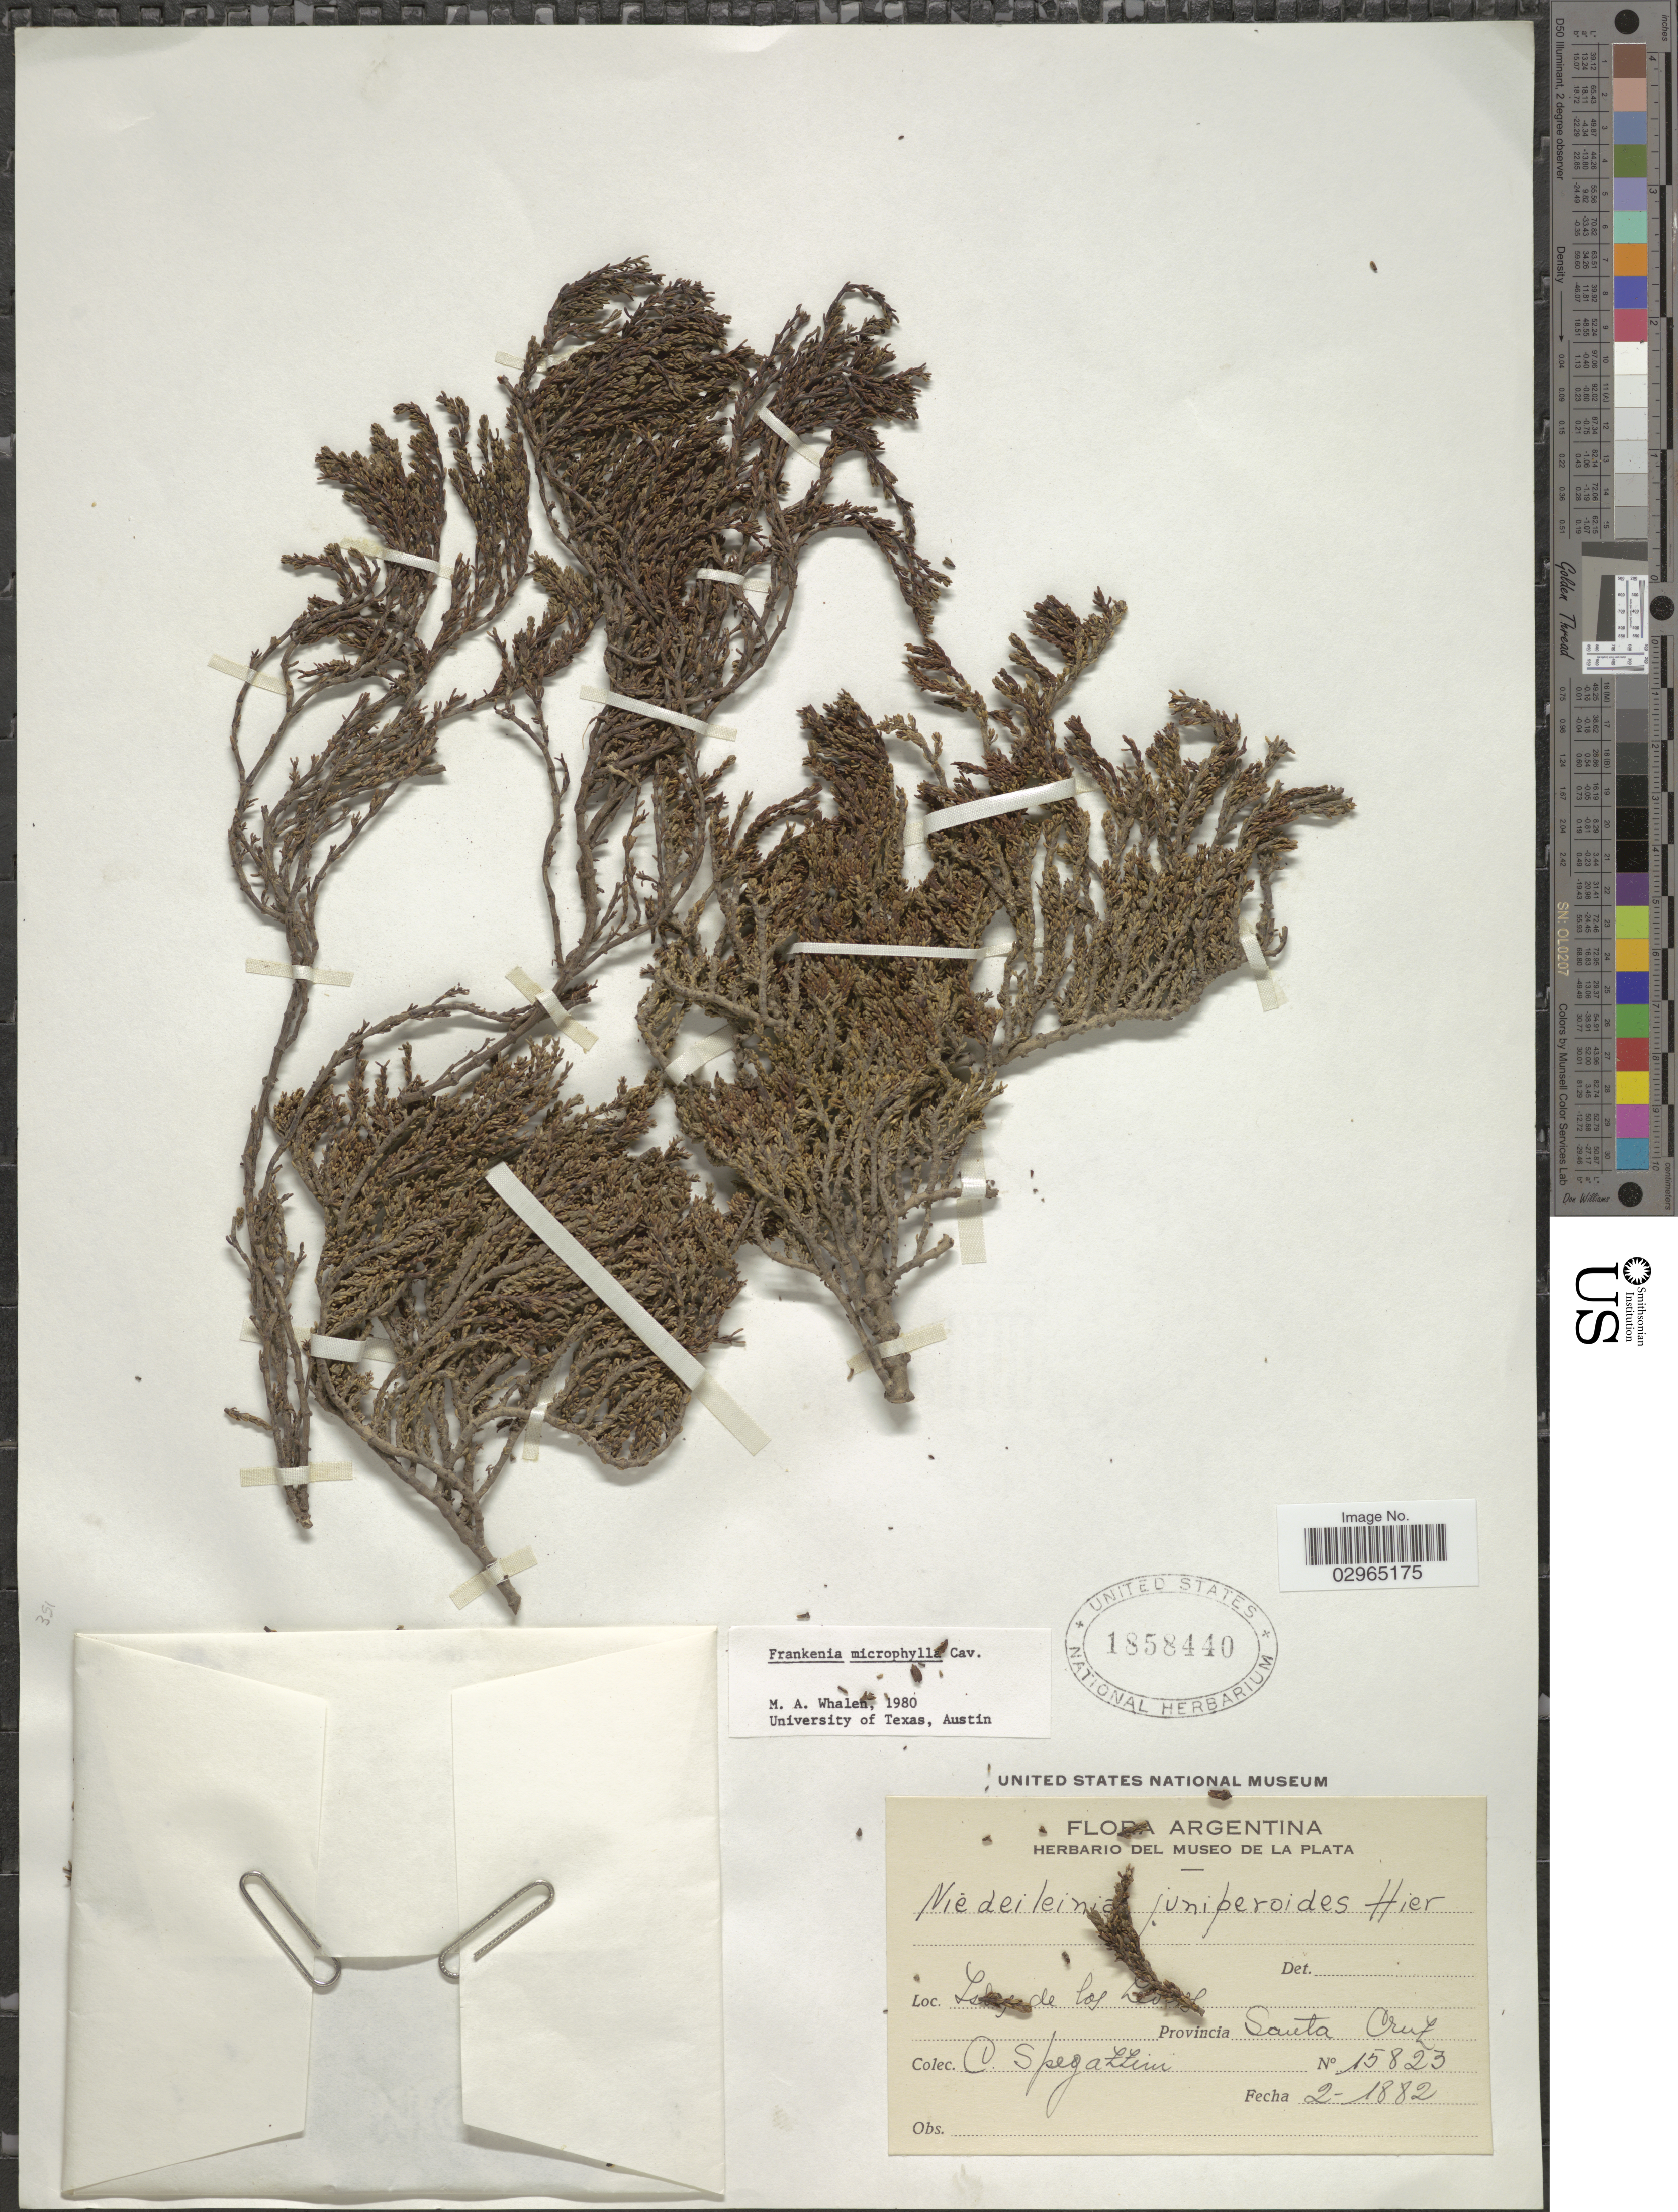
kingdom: Plantae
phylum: Tracheophyta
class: Magnoliopsida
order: Caryophyllales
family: Frankeniaceae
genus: Frankenia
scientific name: Frankenia microphylla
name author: Cav.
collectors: C. L. Spegazzini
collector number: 15823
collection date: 1882-02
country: Argentina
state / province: Santa Cruz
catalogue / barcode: US 1858440